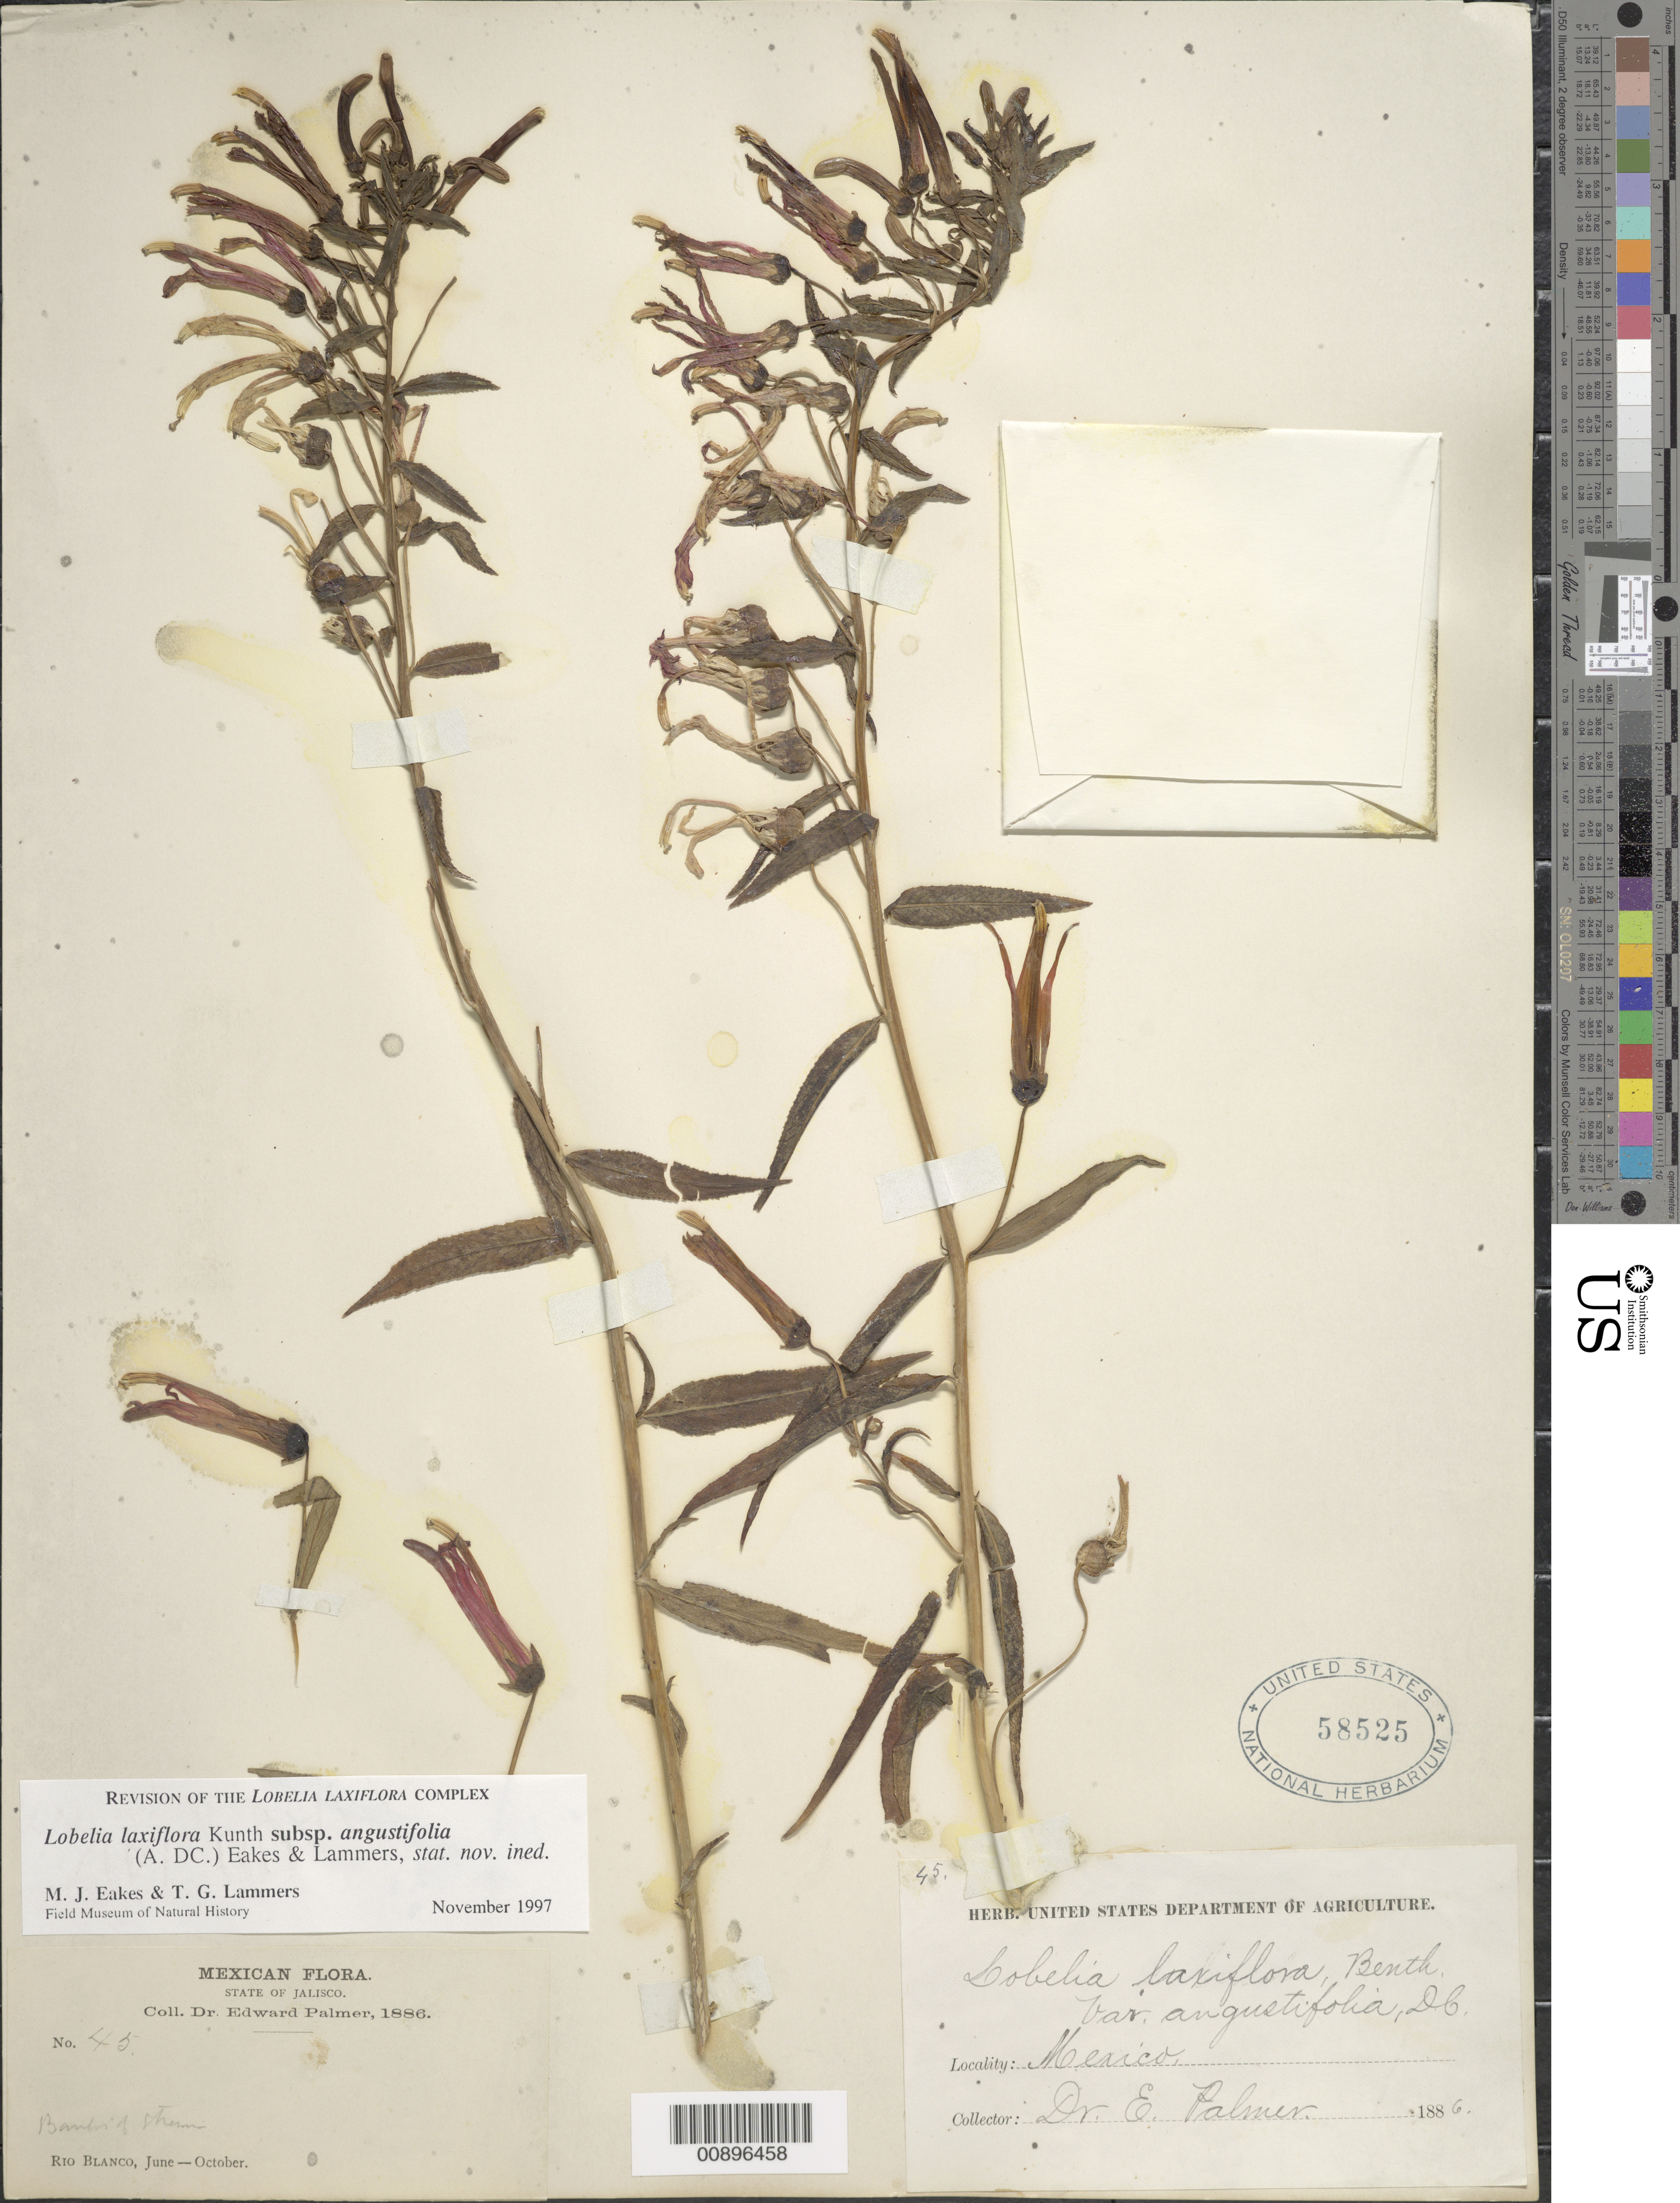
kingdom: Plantae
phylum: Tracheophyta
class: Magnoliopsida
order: Asterales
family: Campanulaceae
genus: Lobelia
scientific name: Lobelia laxiflora subsp. angustifolia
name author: (A. DC.) Eakes & Lammers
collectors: E. Palmer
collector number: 45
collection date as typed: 1886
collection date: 1886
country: Mexico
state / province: Jalisco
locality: Río Blanco, Jalisco.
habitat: Banks of stream.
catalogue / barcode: US 58525